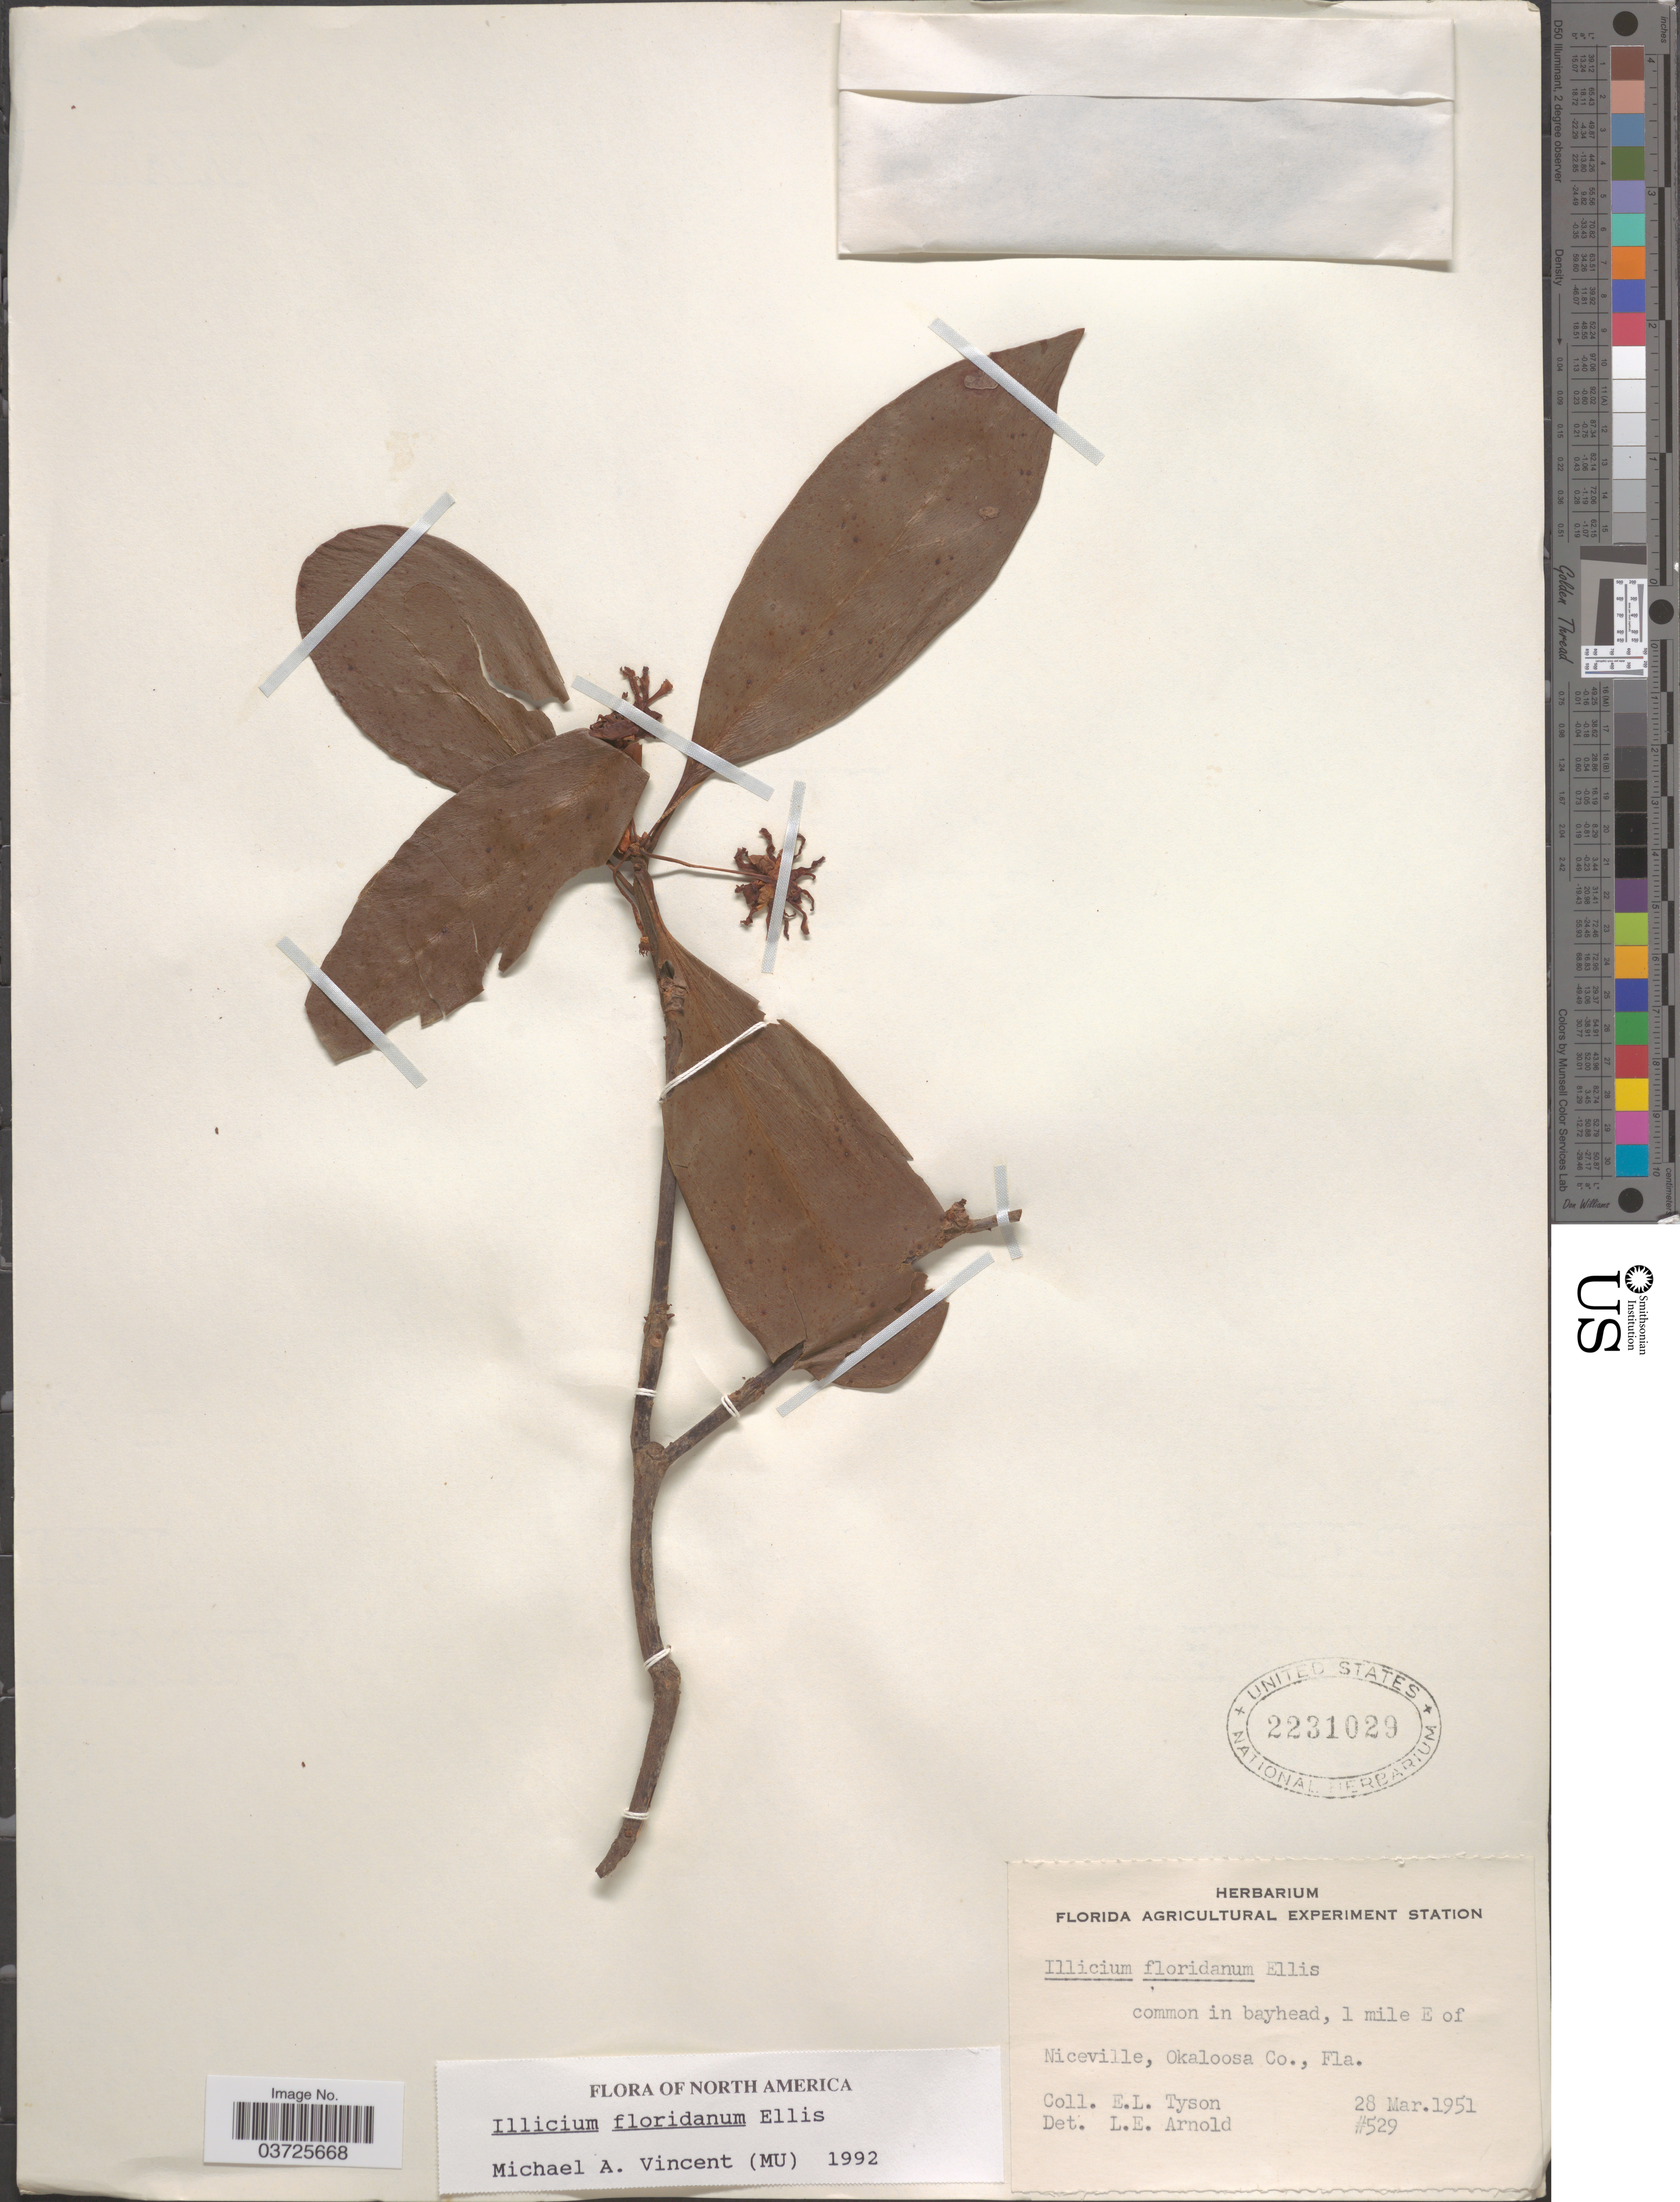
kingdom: Plantae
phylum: Tracheophyta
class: Magnoliopsida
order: Austrobaileyales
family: Schisandraceae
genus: Illicium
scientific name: Illicium floridanum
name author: J. Ellis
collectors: E. L. Tyson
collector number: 529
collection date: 1951-03-28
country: United States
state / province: Florida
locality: Common in bayhead, 1 mile E of Niceville, Okaloosa Co.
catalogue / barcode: US 2231029